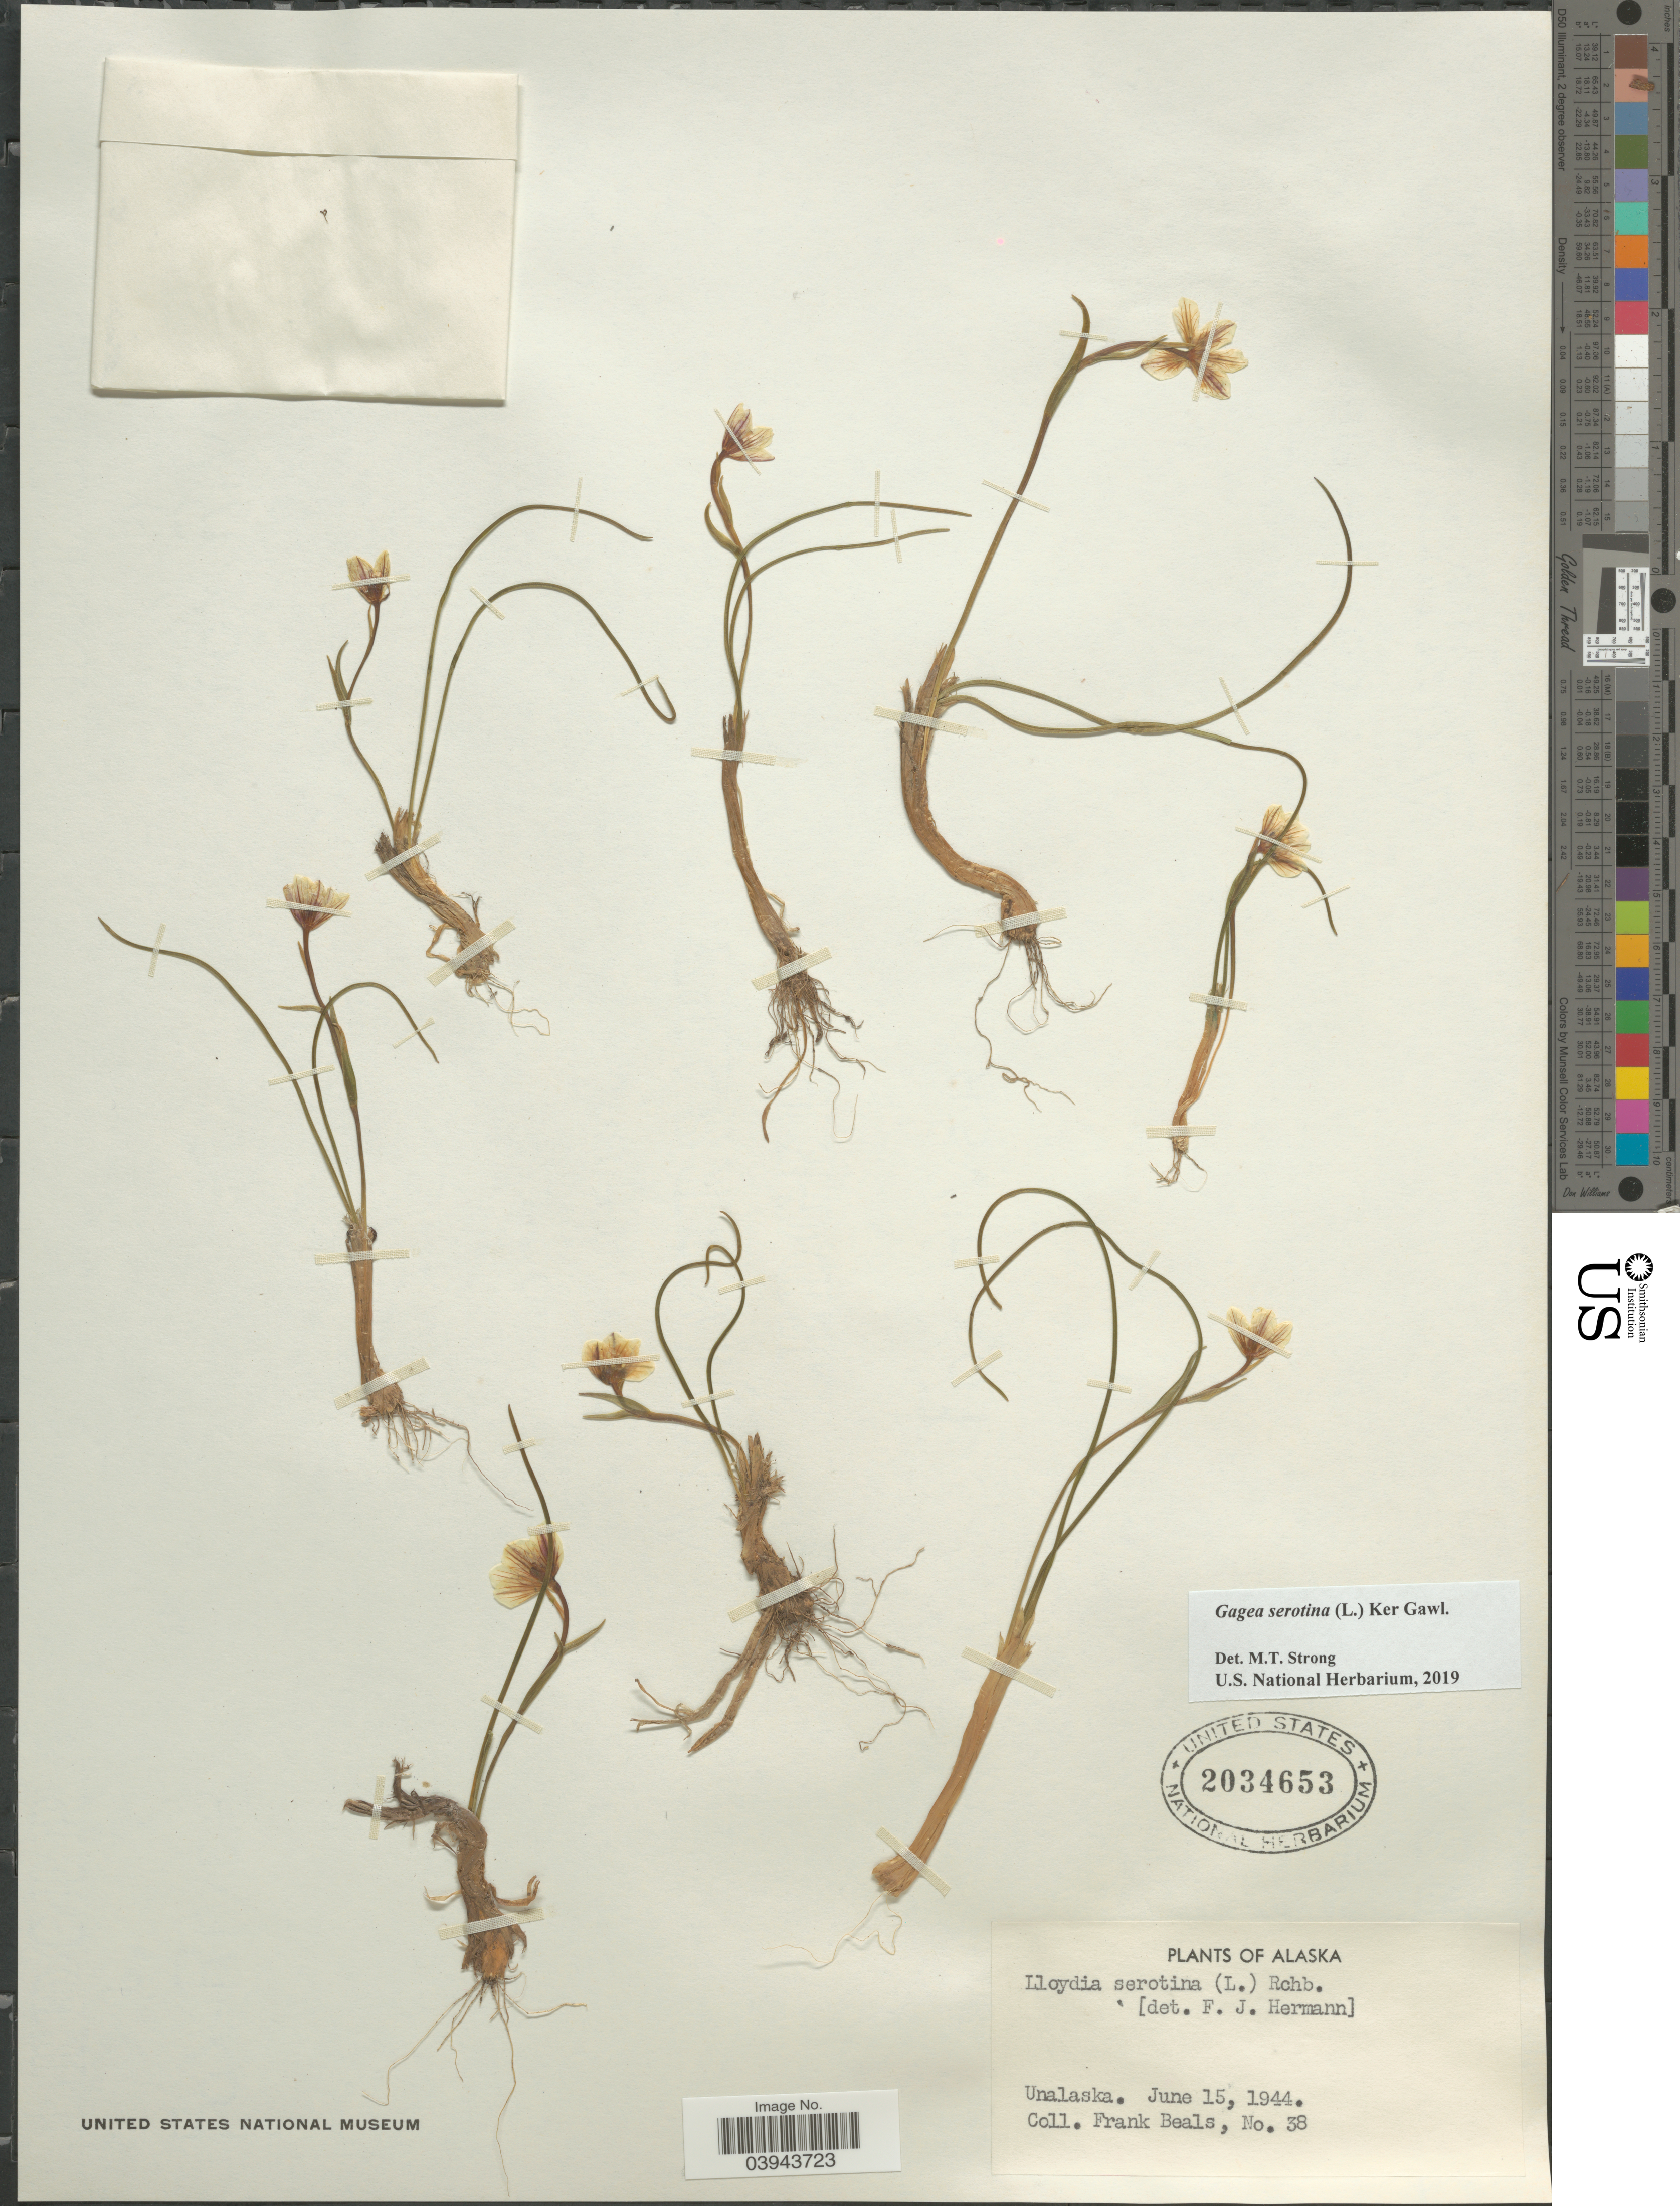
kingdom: Plantae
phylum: Tracheophyta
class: Liliopsida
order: Liliales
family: Liliaceae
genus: Lloydia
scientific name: Lloydia serotina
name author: (L.) Salisb. ex Rchb.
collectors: F. Beals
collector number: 38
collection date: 1944-06-15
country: United States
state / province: Alaska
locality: Unalaska.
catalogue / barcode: US 2034653